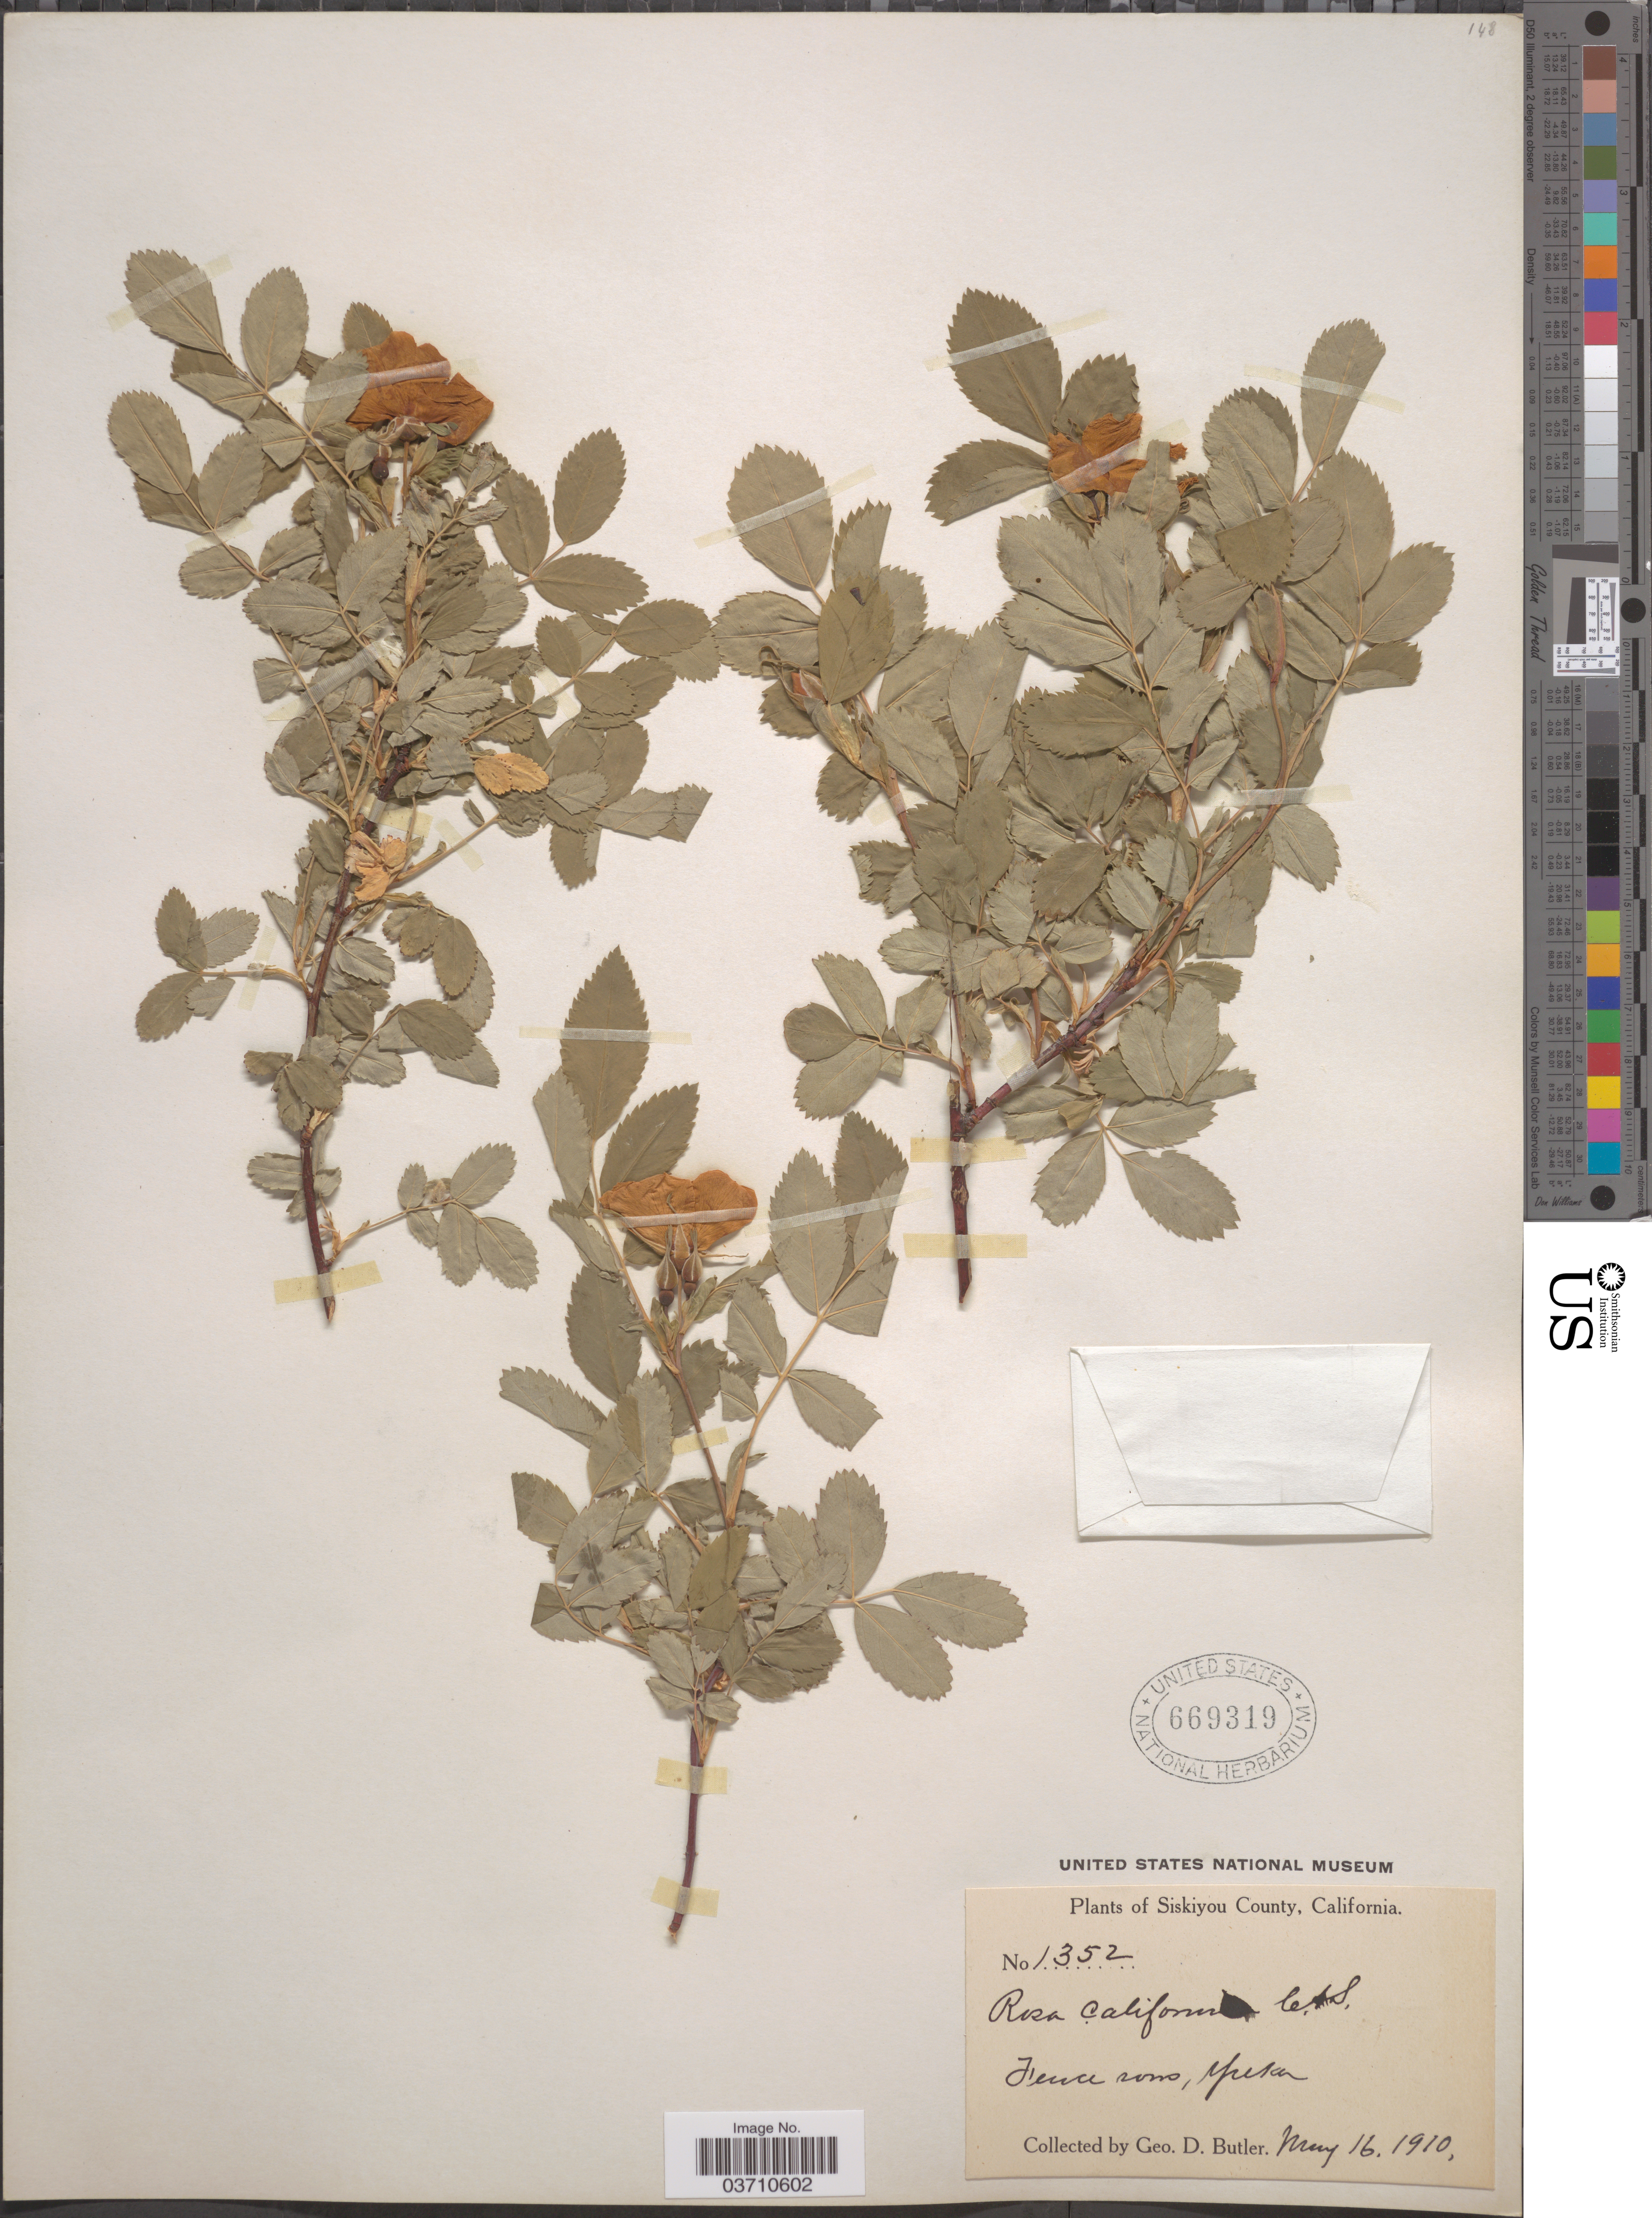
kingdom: Plantae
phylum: Tracheophyta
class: Magnoliopsida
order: Rosales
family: Rosaceae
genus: Rosa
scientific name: Rosa californica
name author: Cham. & Schltdl.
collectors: G. D. Butler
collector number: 1352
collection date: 1910-05-16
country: United States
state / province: California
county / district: Siskiyou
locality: Siskiyou County. Fence rows, Yreka.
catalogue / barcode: US 669319